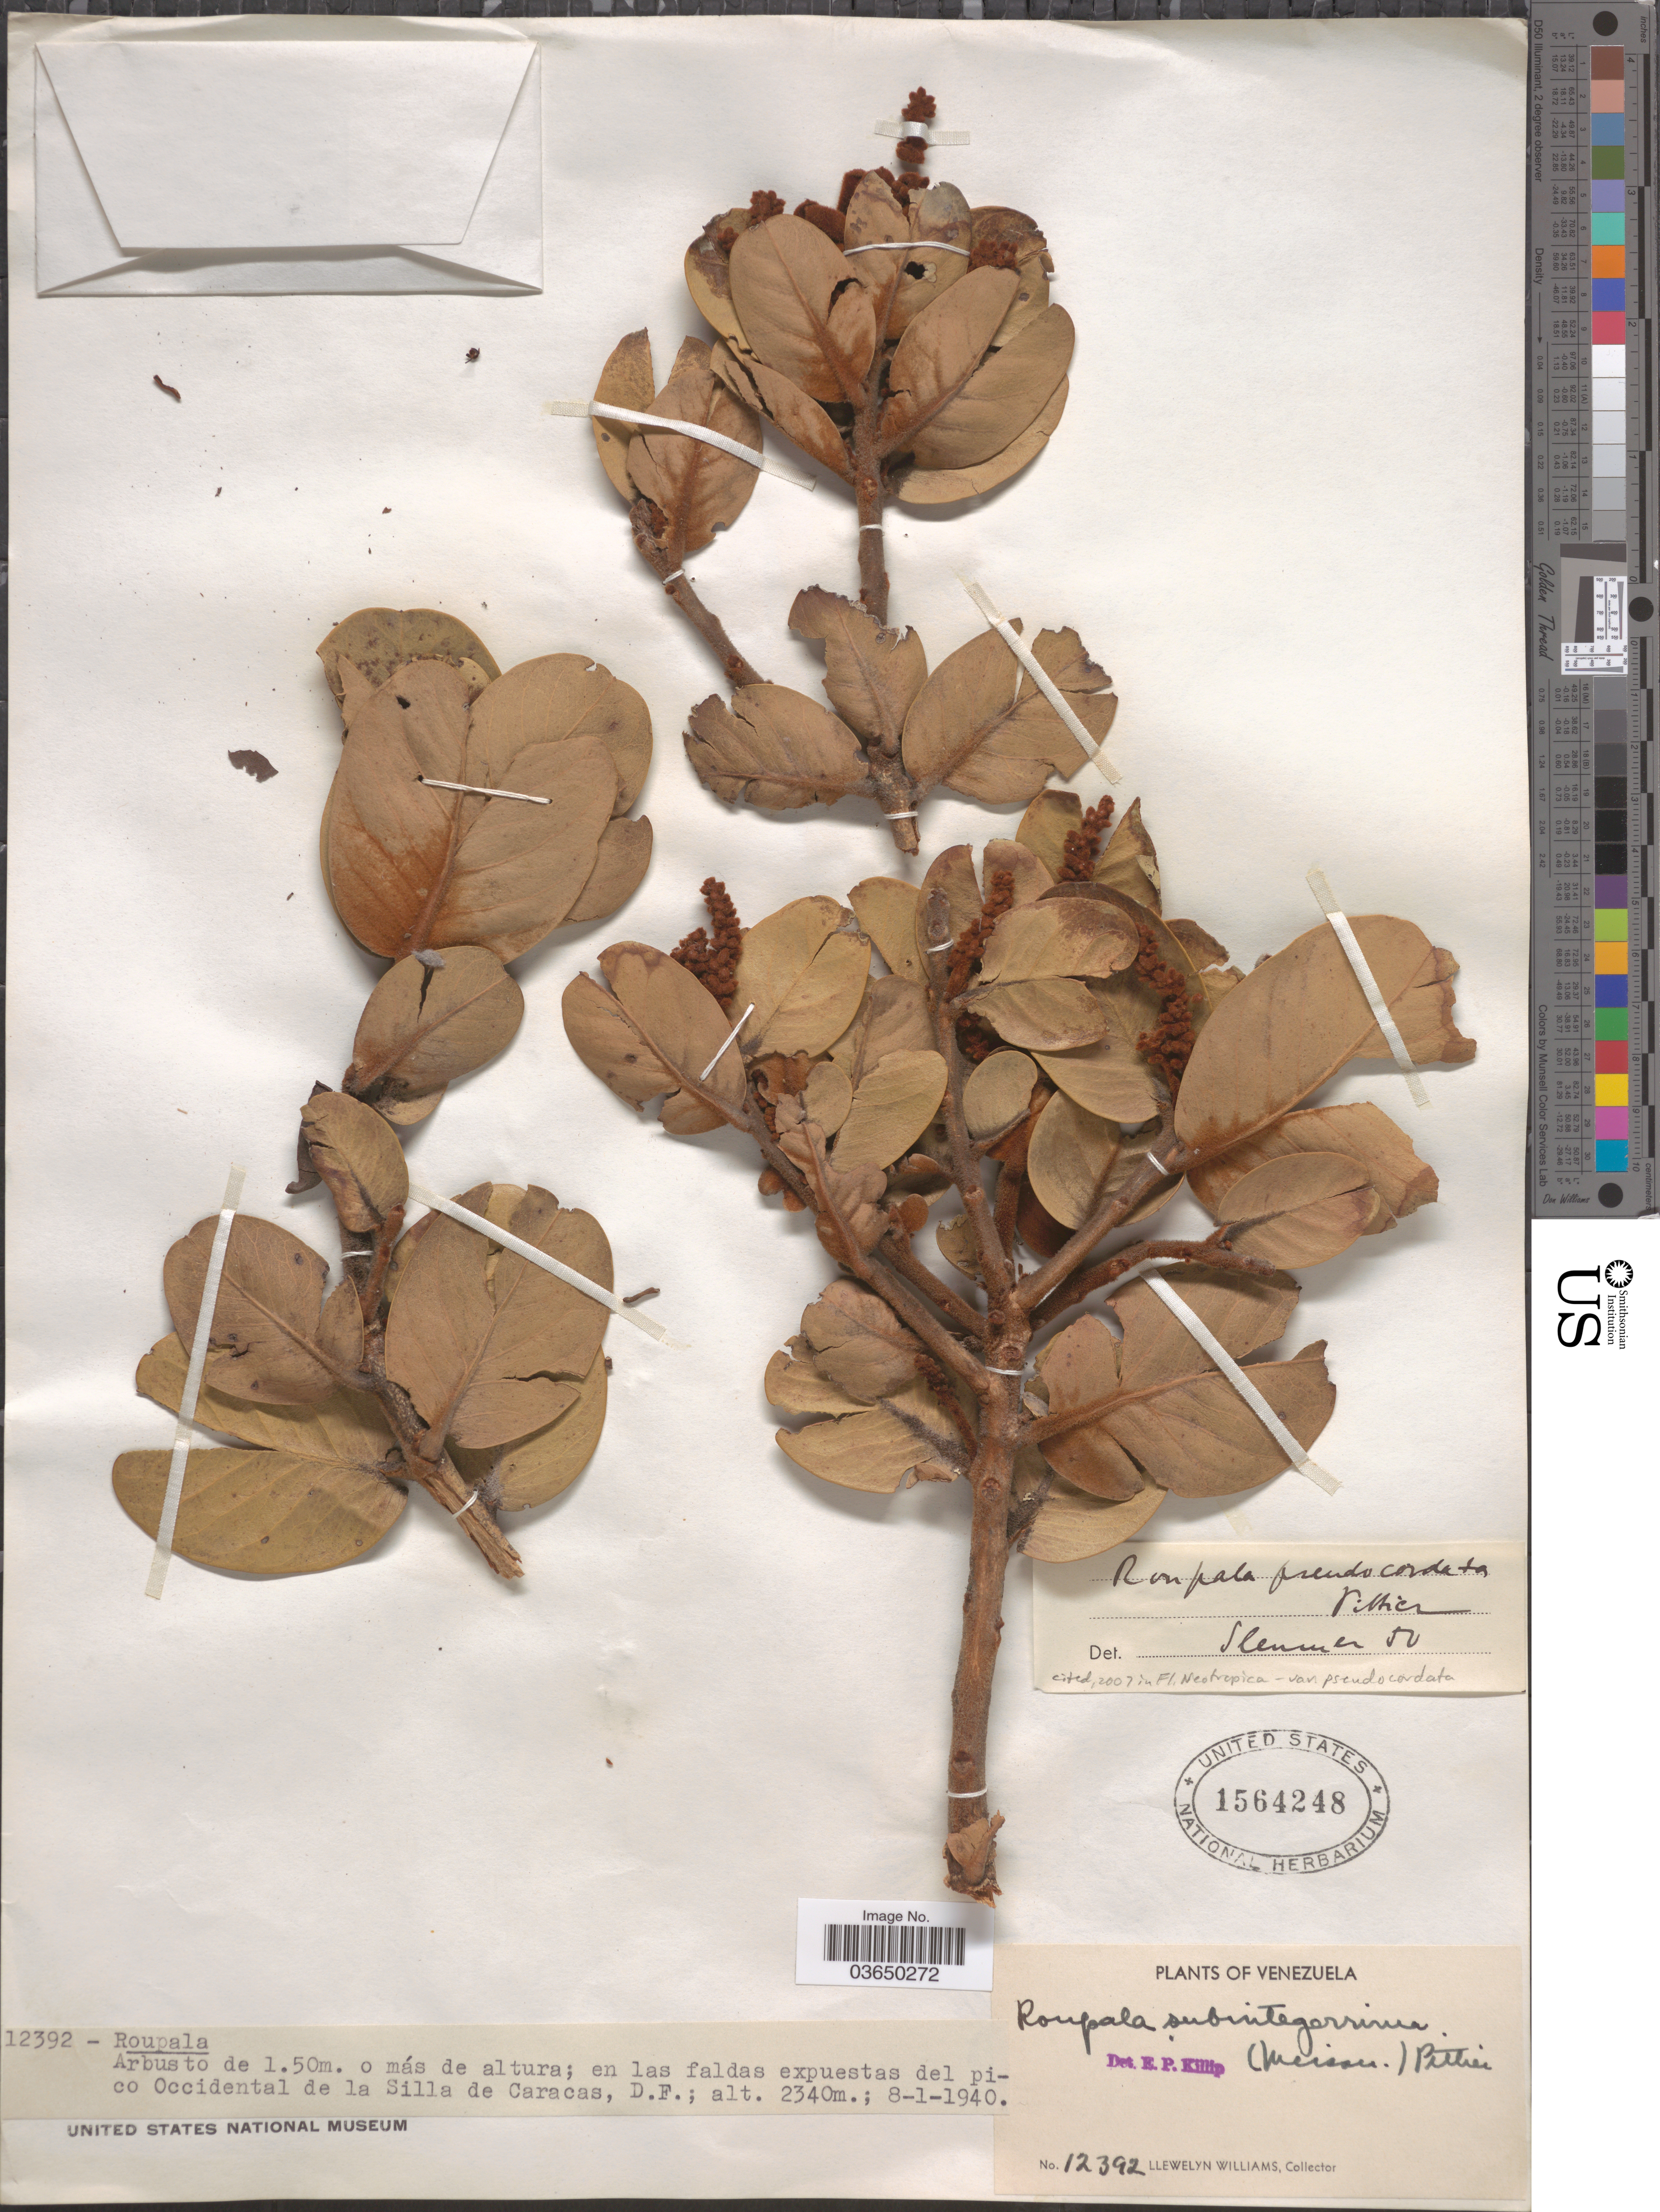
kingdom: Plantae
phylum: Tracheophyta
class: Magnoliopsida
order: Proteales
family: Proteaceae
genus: Roupala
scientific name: Roupala pseudocordata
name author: Pittier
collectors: Ll. Williams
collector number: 12392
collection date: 1940-01-08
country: Venezuela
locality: En las faldas expuestas del pico Occidental de la Silla de Caracas, D. F.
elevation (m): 2340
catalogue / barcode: US 1564248